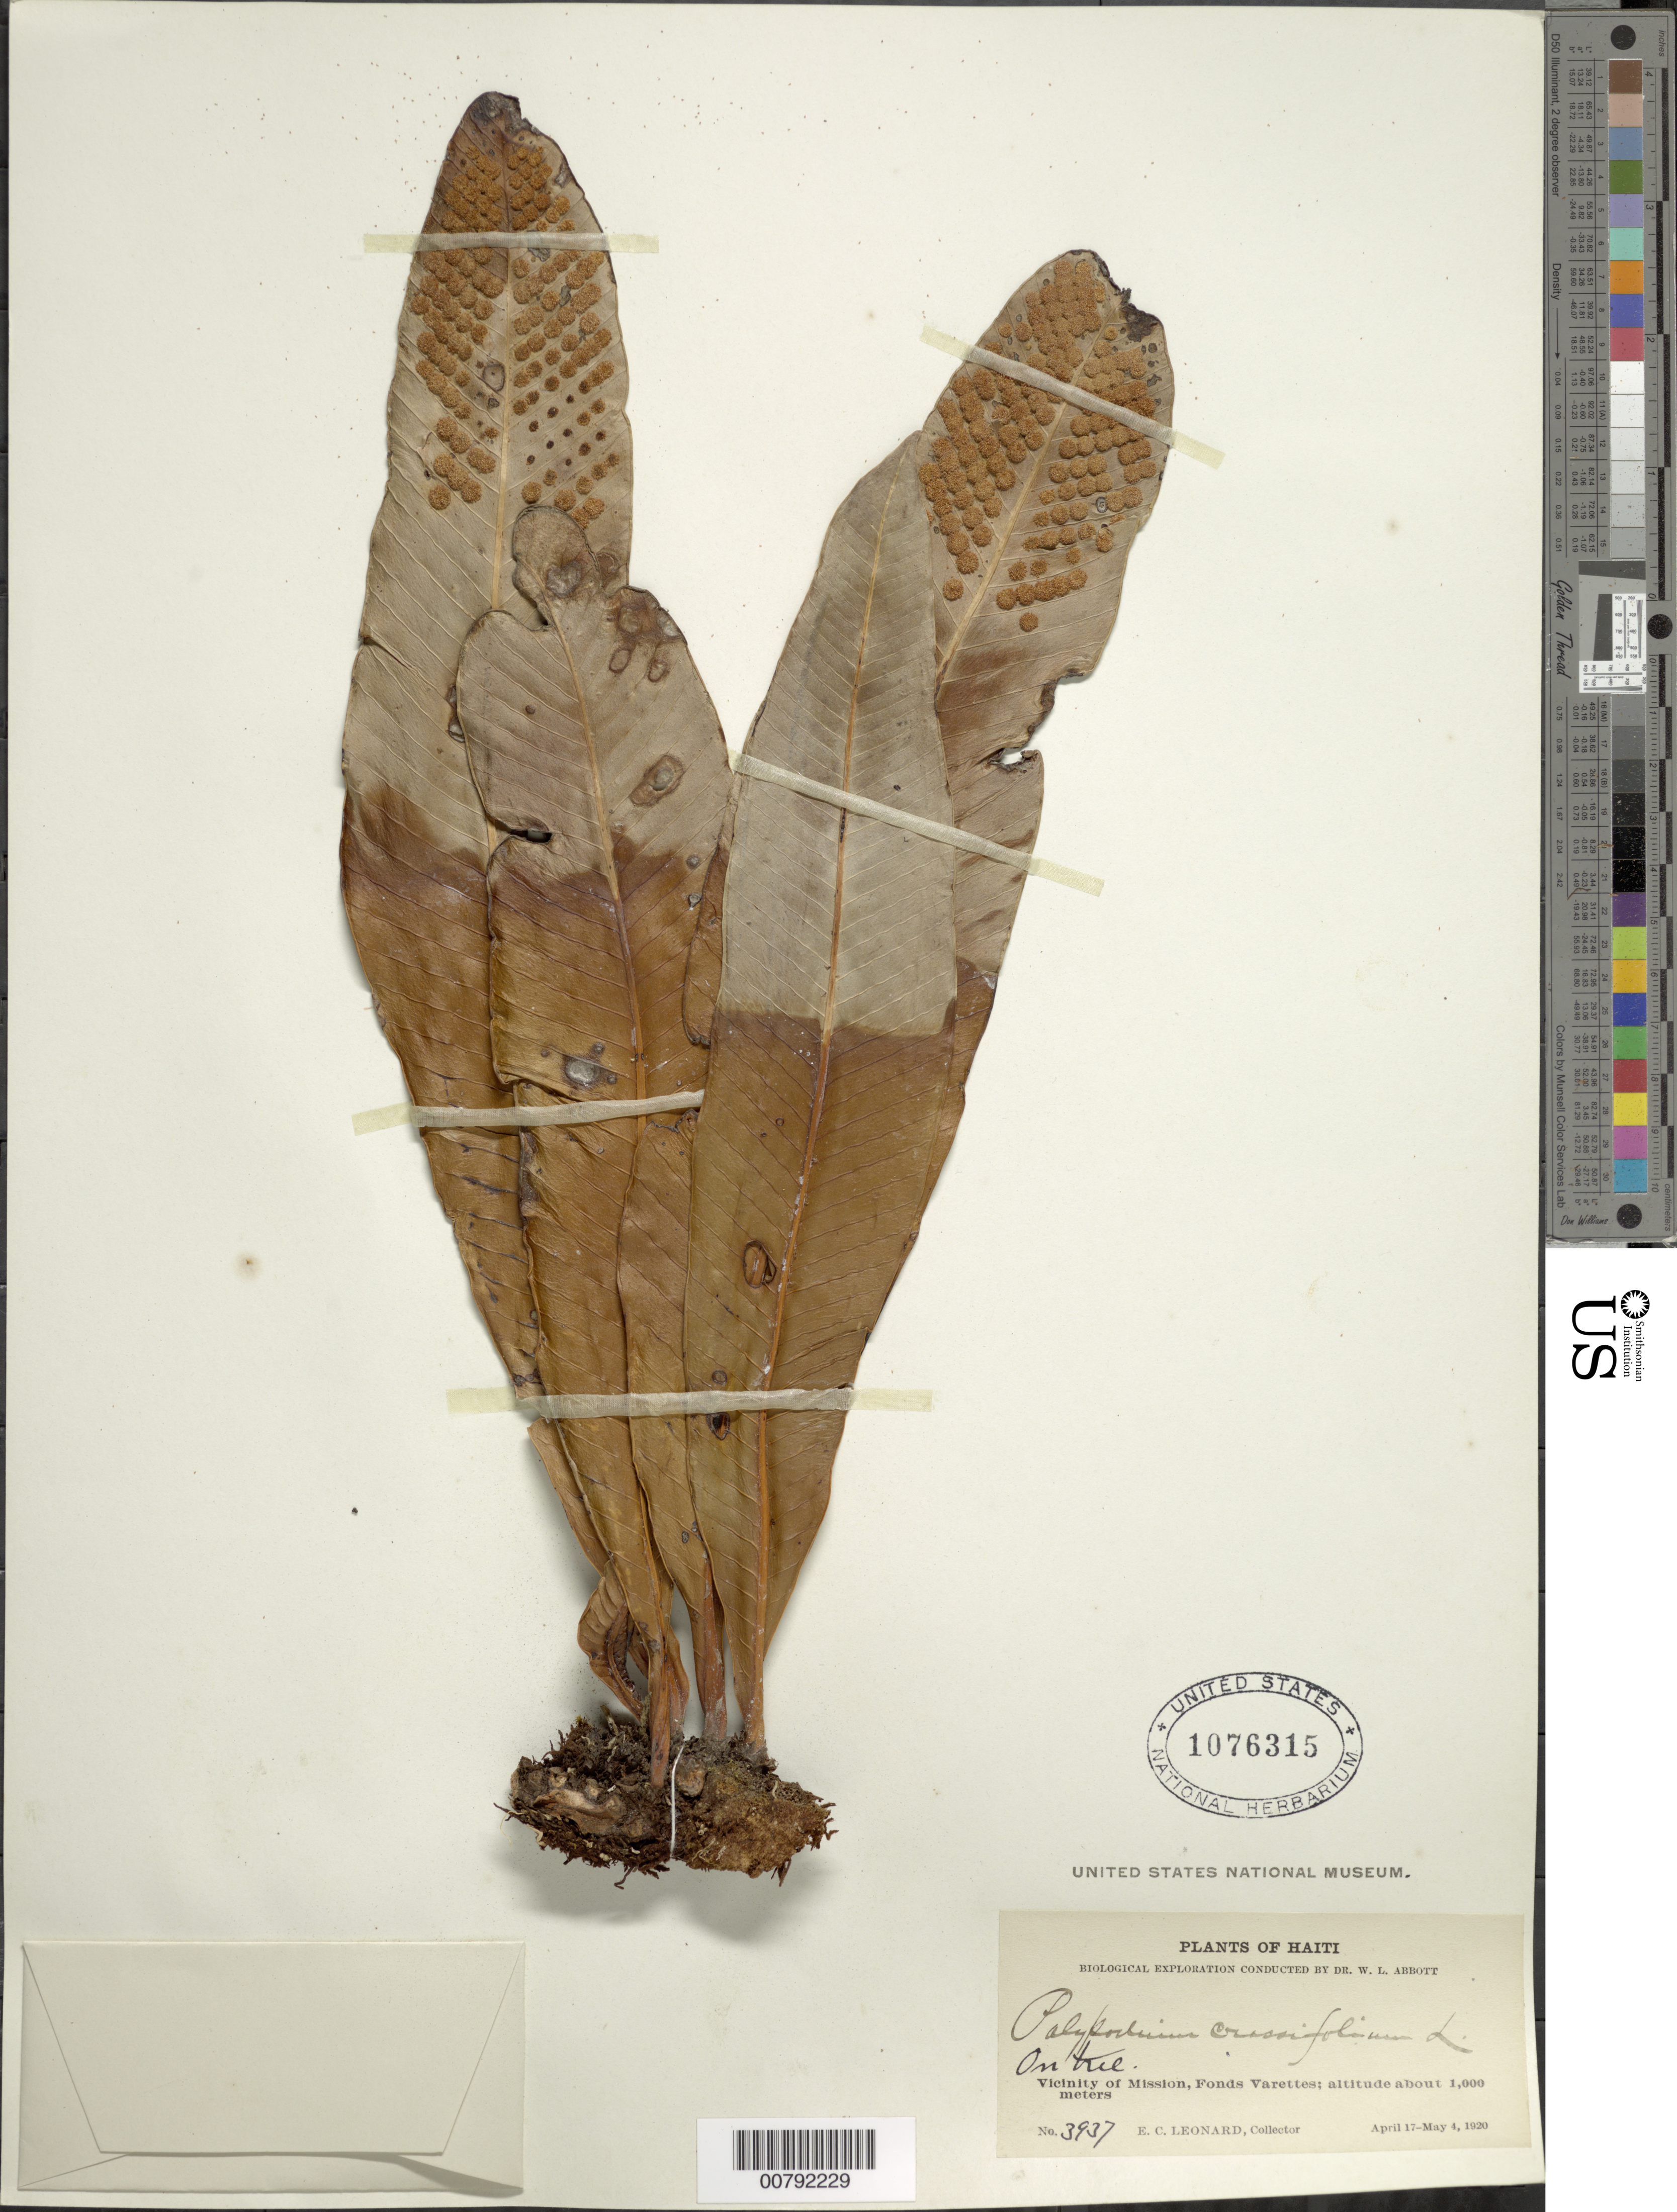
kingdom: Plantae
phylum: Tracheophyta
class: Polypodiopsida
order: Polypodiales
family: Polypodiaceae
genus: Niphidium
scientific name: Niphidium crassifolium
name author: (L.) Lellinger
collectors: E. C. Leonard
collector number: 3937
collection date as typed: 17 Apr 1920 04 May 1920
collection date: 1920-04-17/1920-05-04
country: Haiti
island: Hispaniola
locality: Mission, vicinity; Fonds Varettes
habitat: On tree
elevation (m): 1000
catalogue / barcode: US 1076315